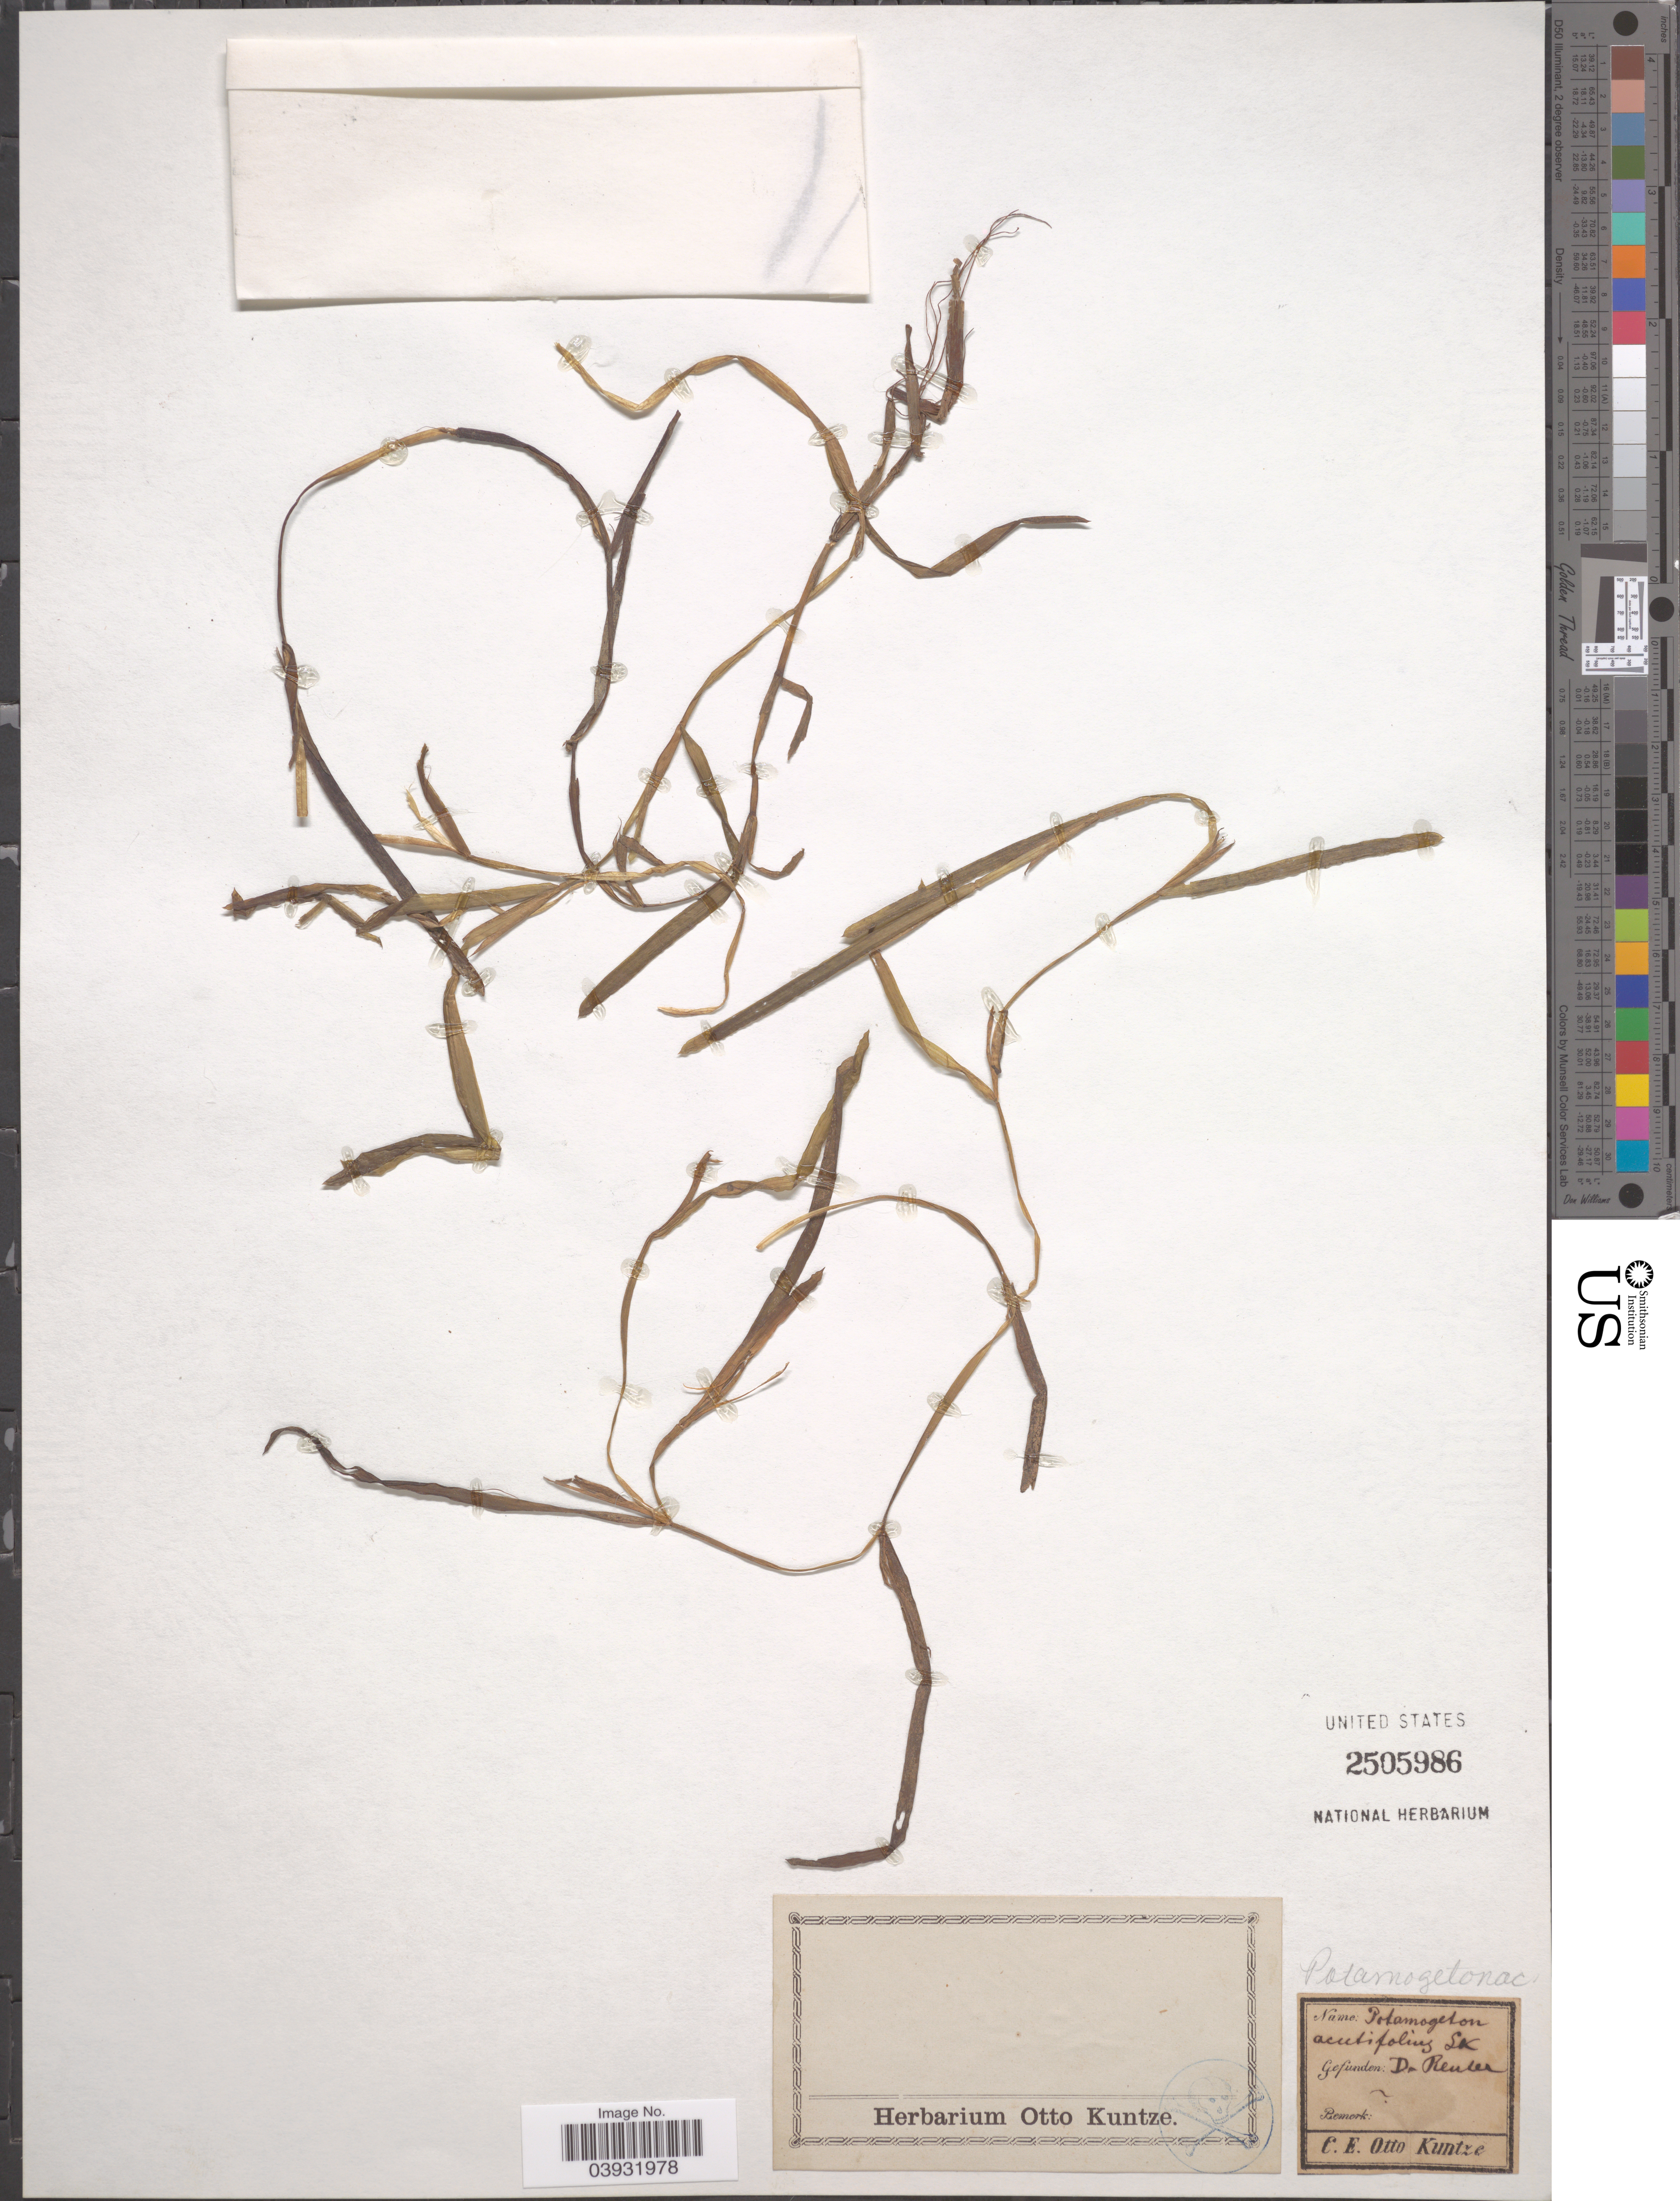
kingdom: Plantae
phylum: Tracheophyta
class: Liliopsida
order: Alismatales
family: Potamogetonaceae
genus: Potamogeton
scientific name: Potamogeton acutifolius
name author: Link ex Roem. & Schult.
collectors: C.E.O. Kuntze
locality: D. Reuter.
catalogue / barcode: US 2505986